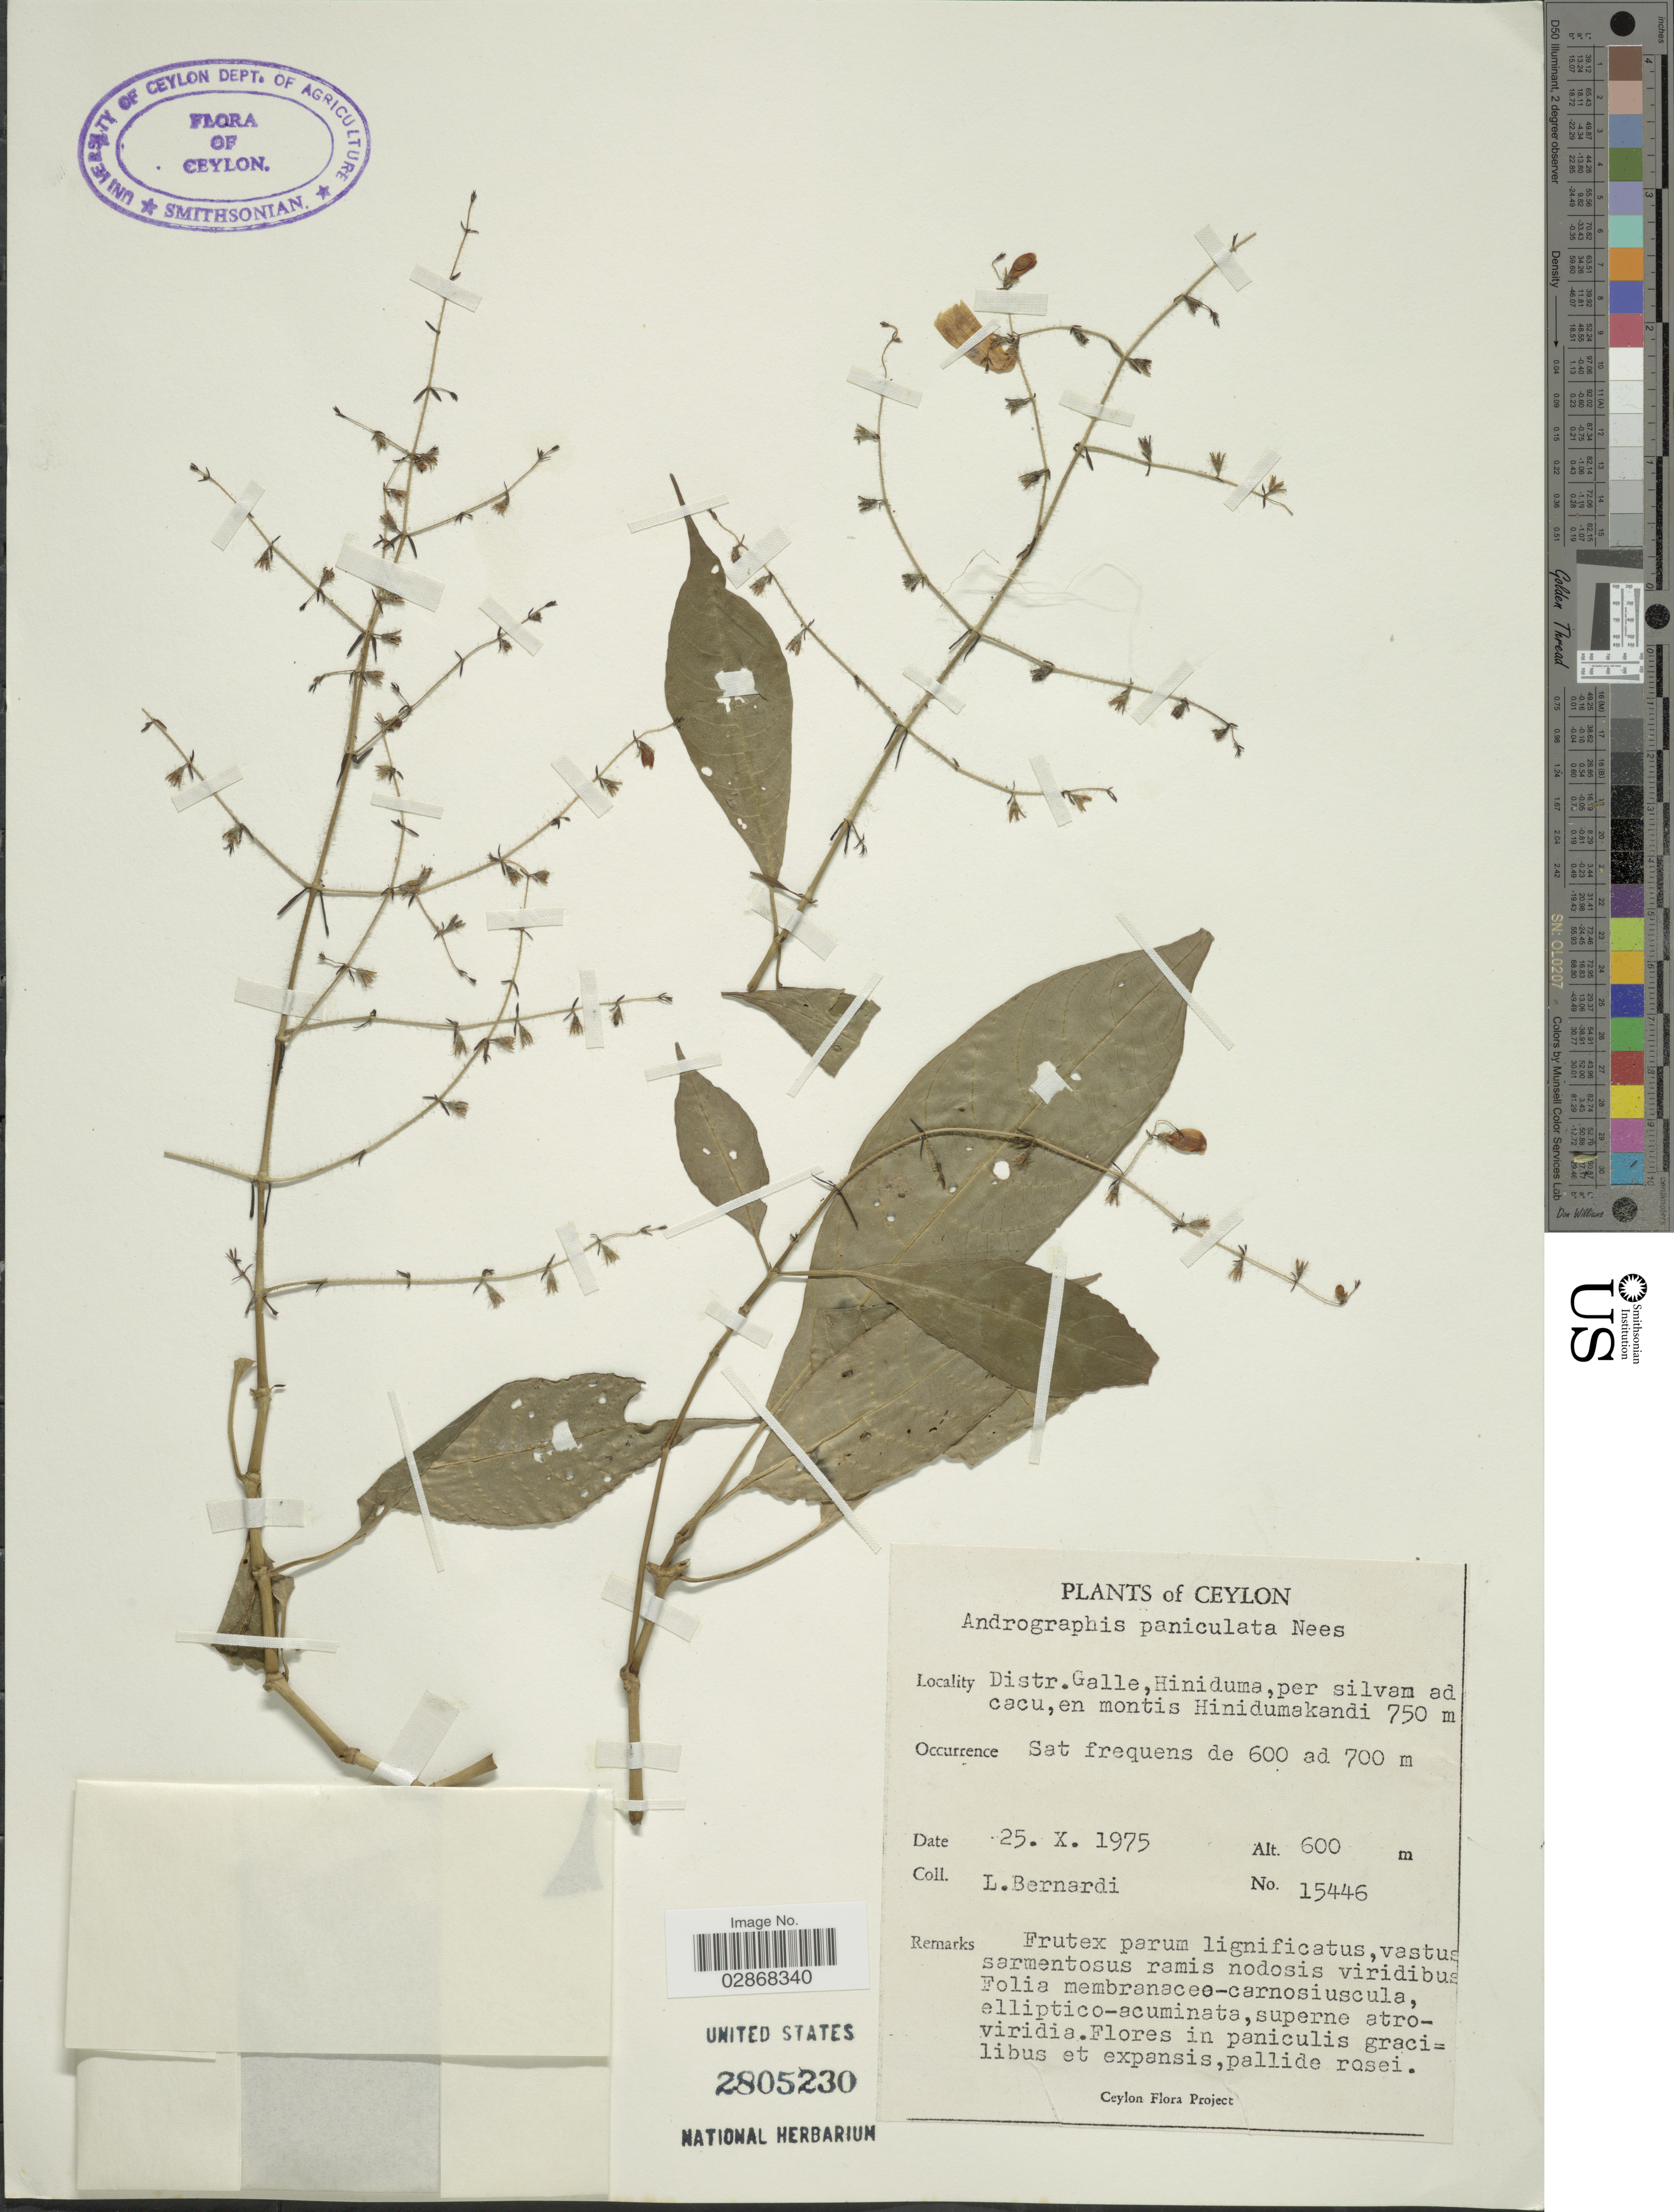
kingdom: Plantae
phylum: Tracheophyta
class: Magnoliopsida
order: Lamiales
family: Acanthaceae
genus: Andrographis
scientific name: Andrographis paniculata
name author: (Burm. f.) Nees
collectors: L. Bernardi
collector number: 15446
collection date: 1975-10-25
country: Sri Lanka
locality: Ceylon, Distr. Galle, Hiniduma, per silvam ad cacu, en montis Hinidumakandi.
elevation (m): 750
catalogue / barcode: US 2805230